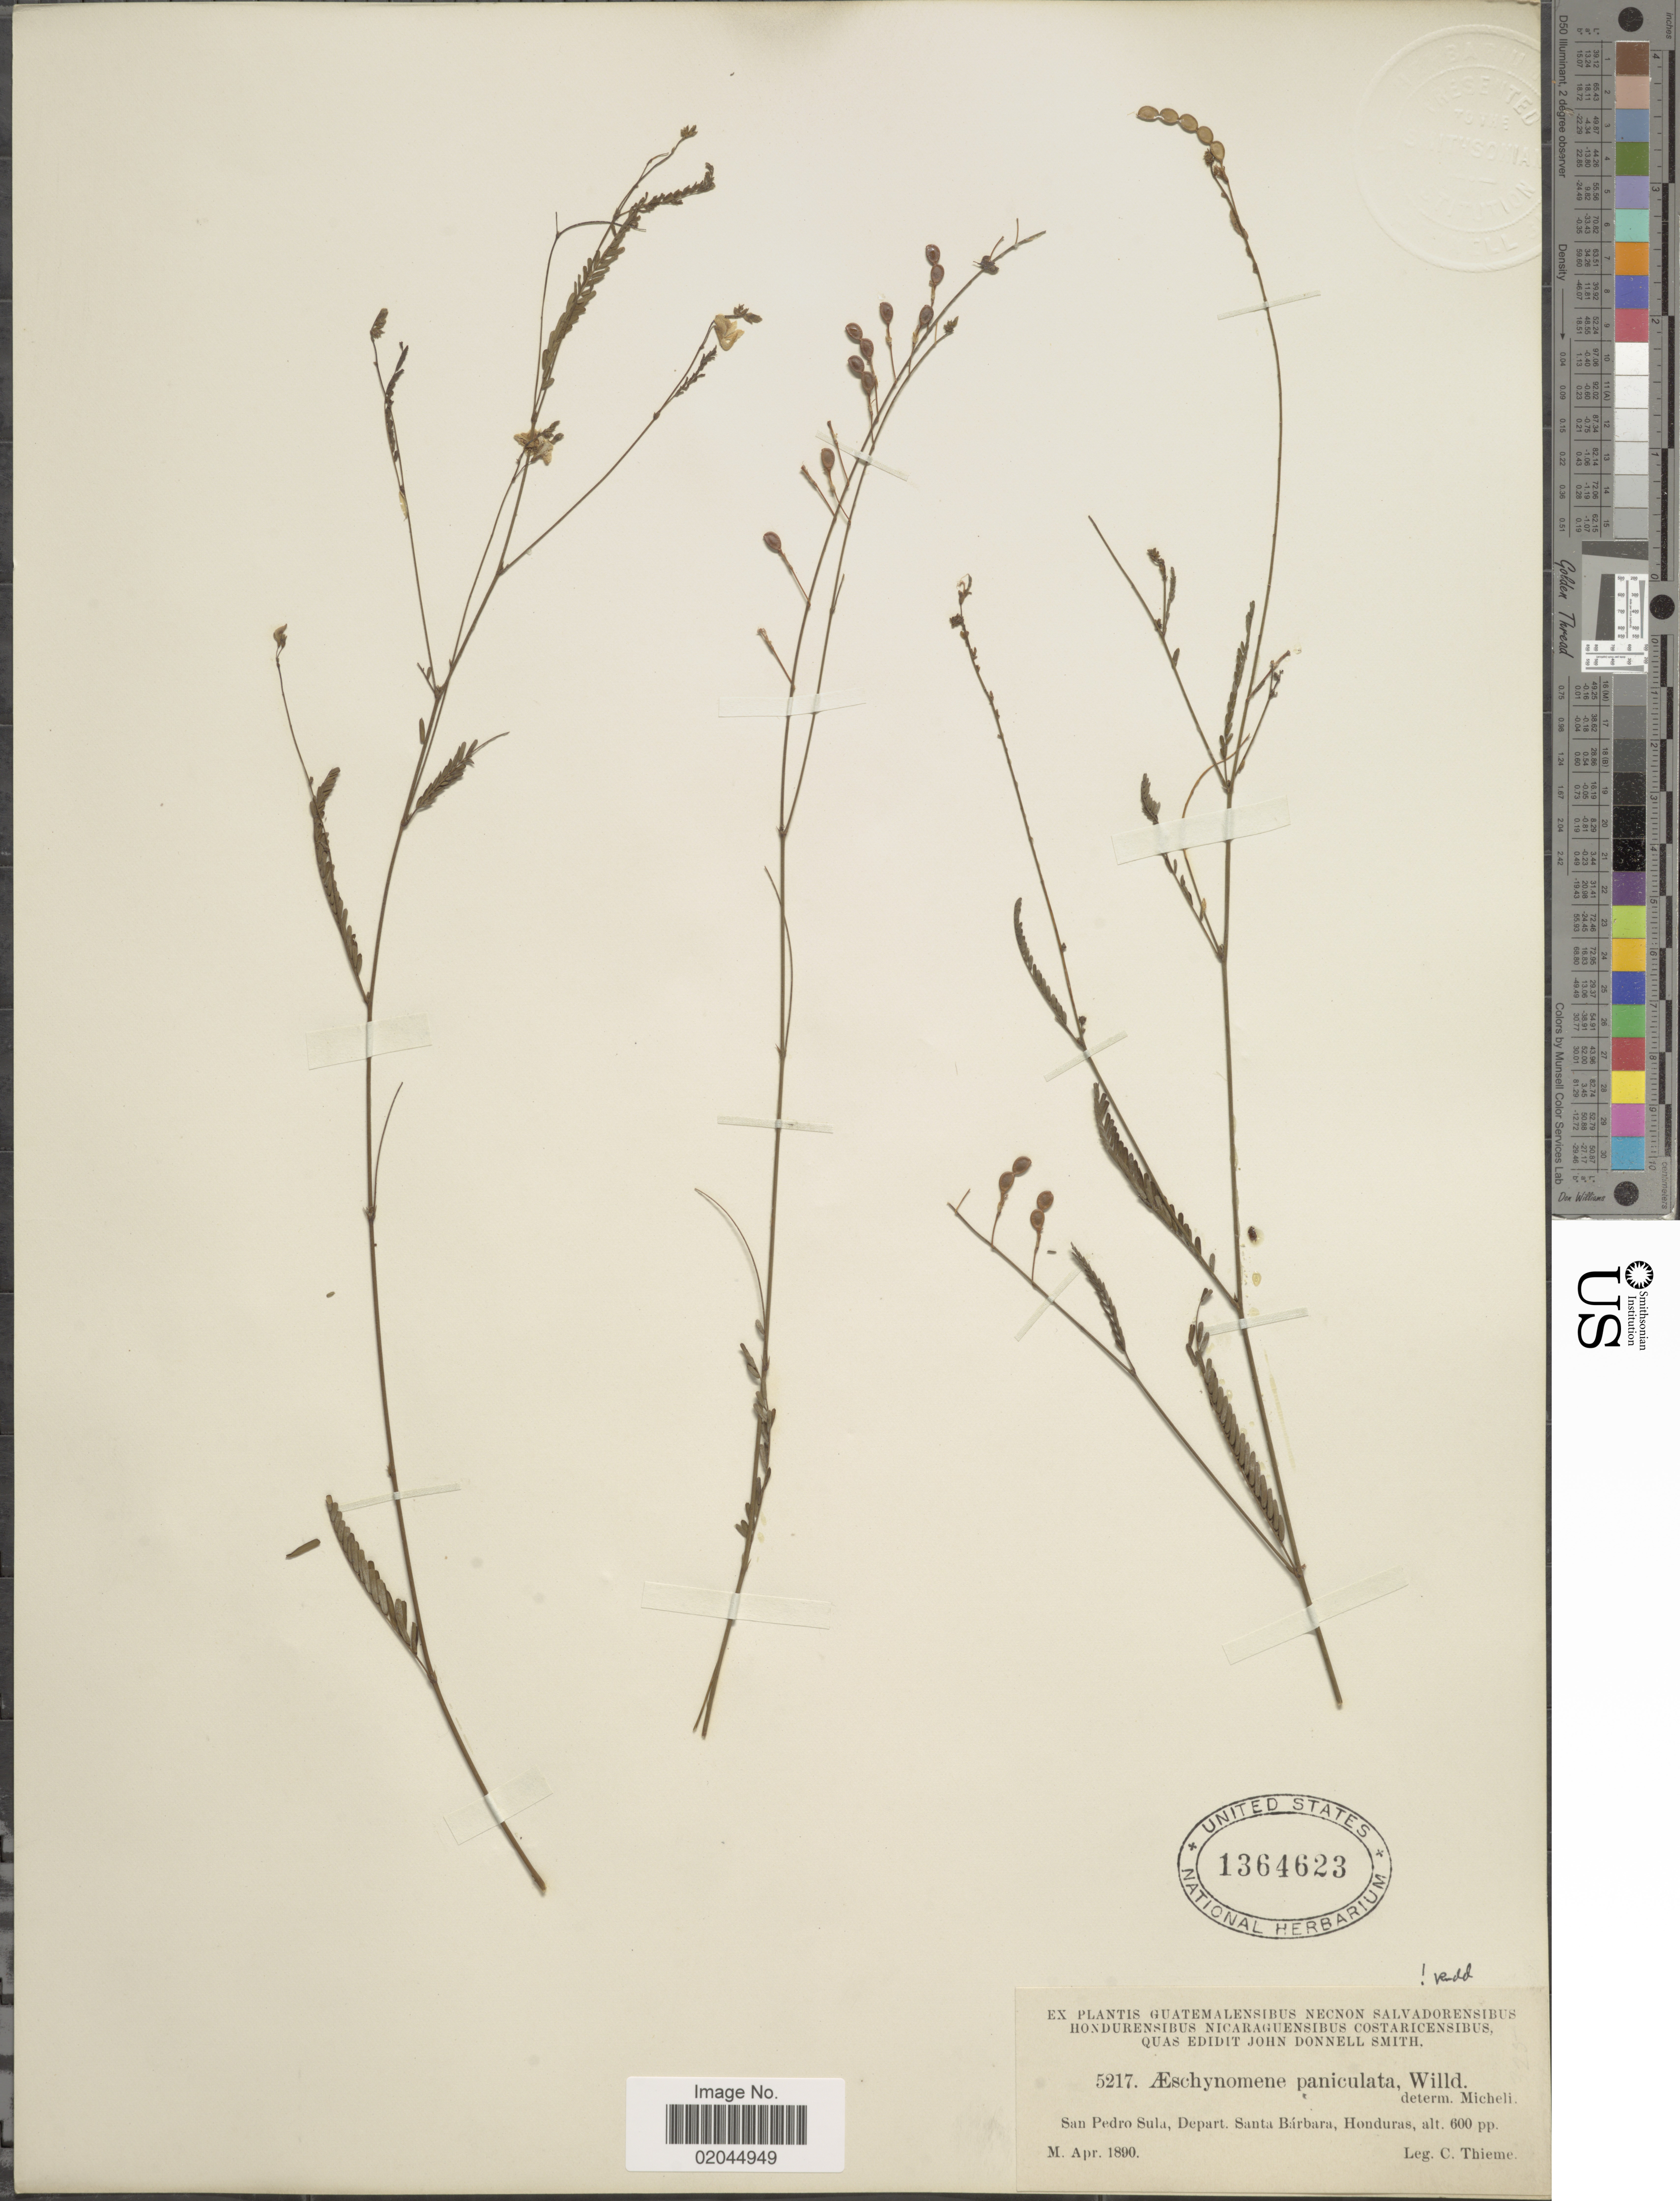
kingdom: Plantae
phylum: Tracheophyta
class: Magnoliopsida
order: Fabales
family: Fabaceae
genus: Aeschynomene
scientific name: Aeschynomene paniculata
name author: Vogel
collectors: J. Donnell Smith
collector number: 5217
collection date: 1890-04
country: Honduras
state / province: Santa Bárbara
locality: San Pedro Sula, Depart. Santa Barbara, Honduras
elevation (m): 183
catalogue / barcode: US 1364623